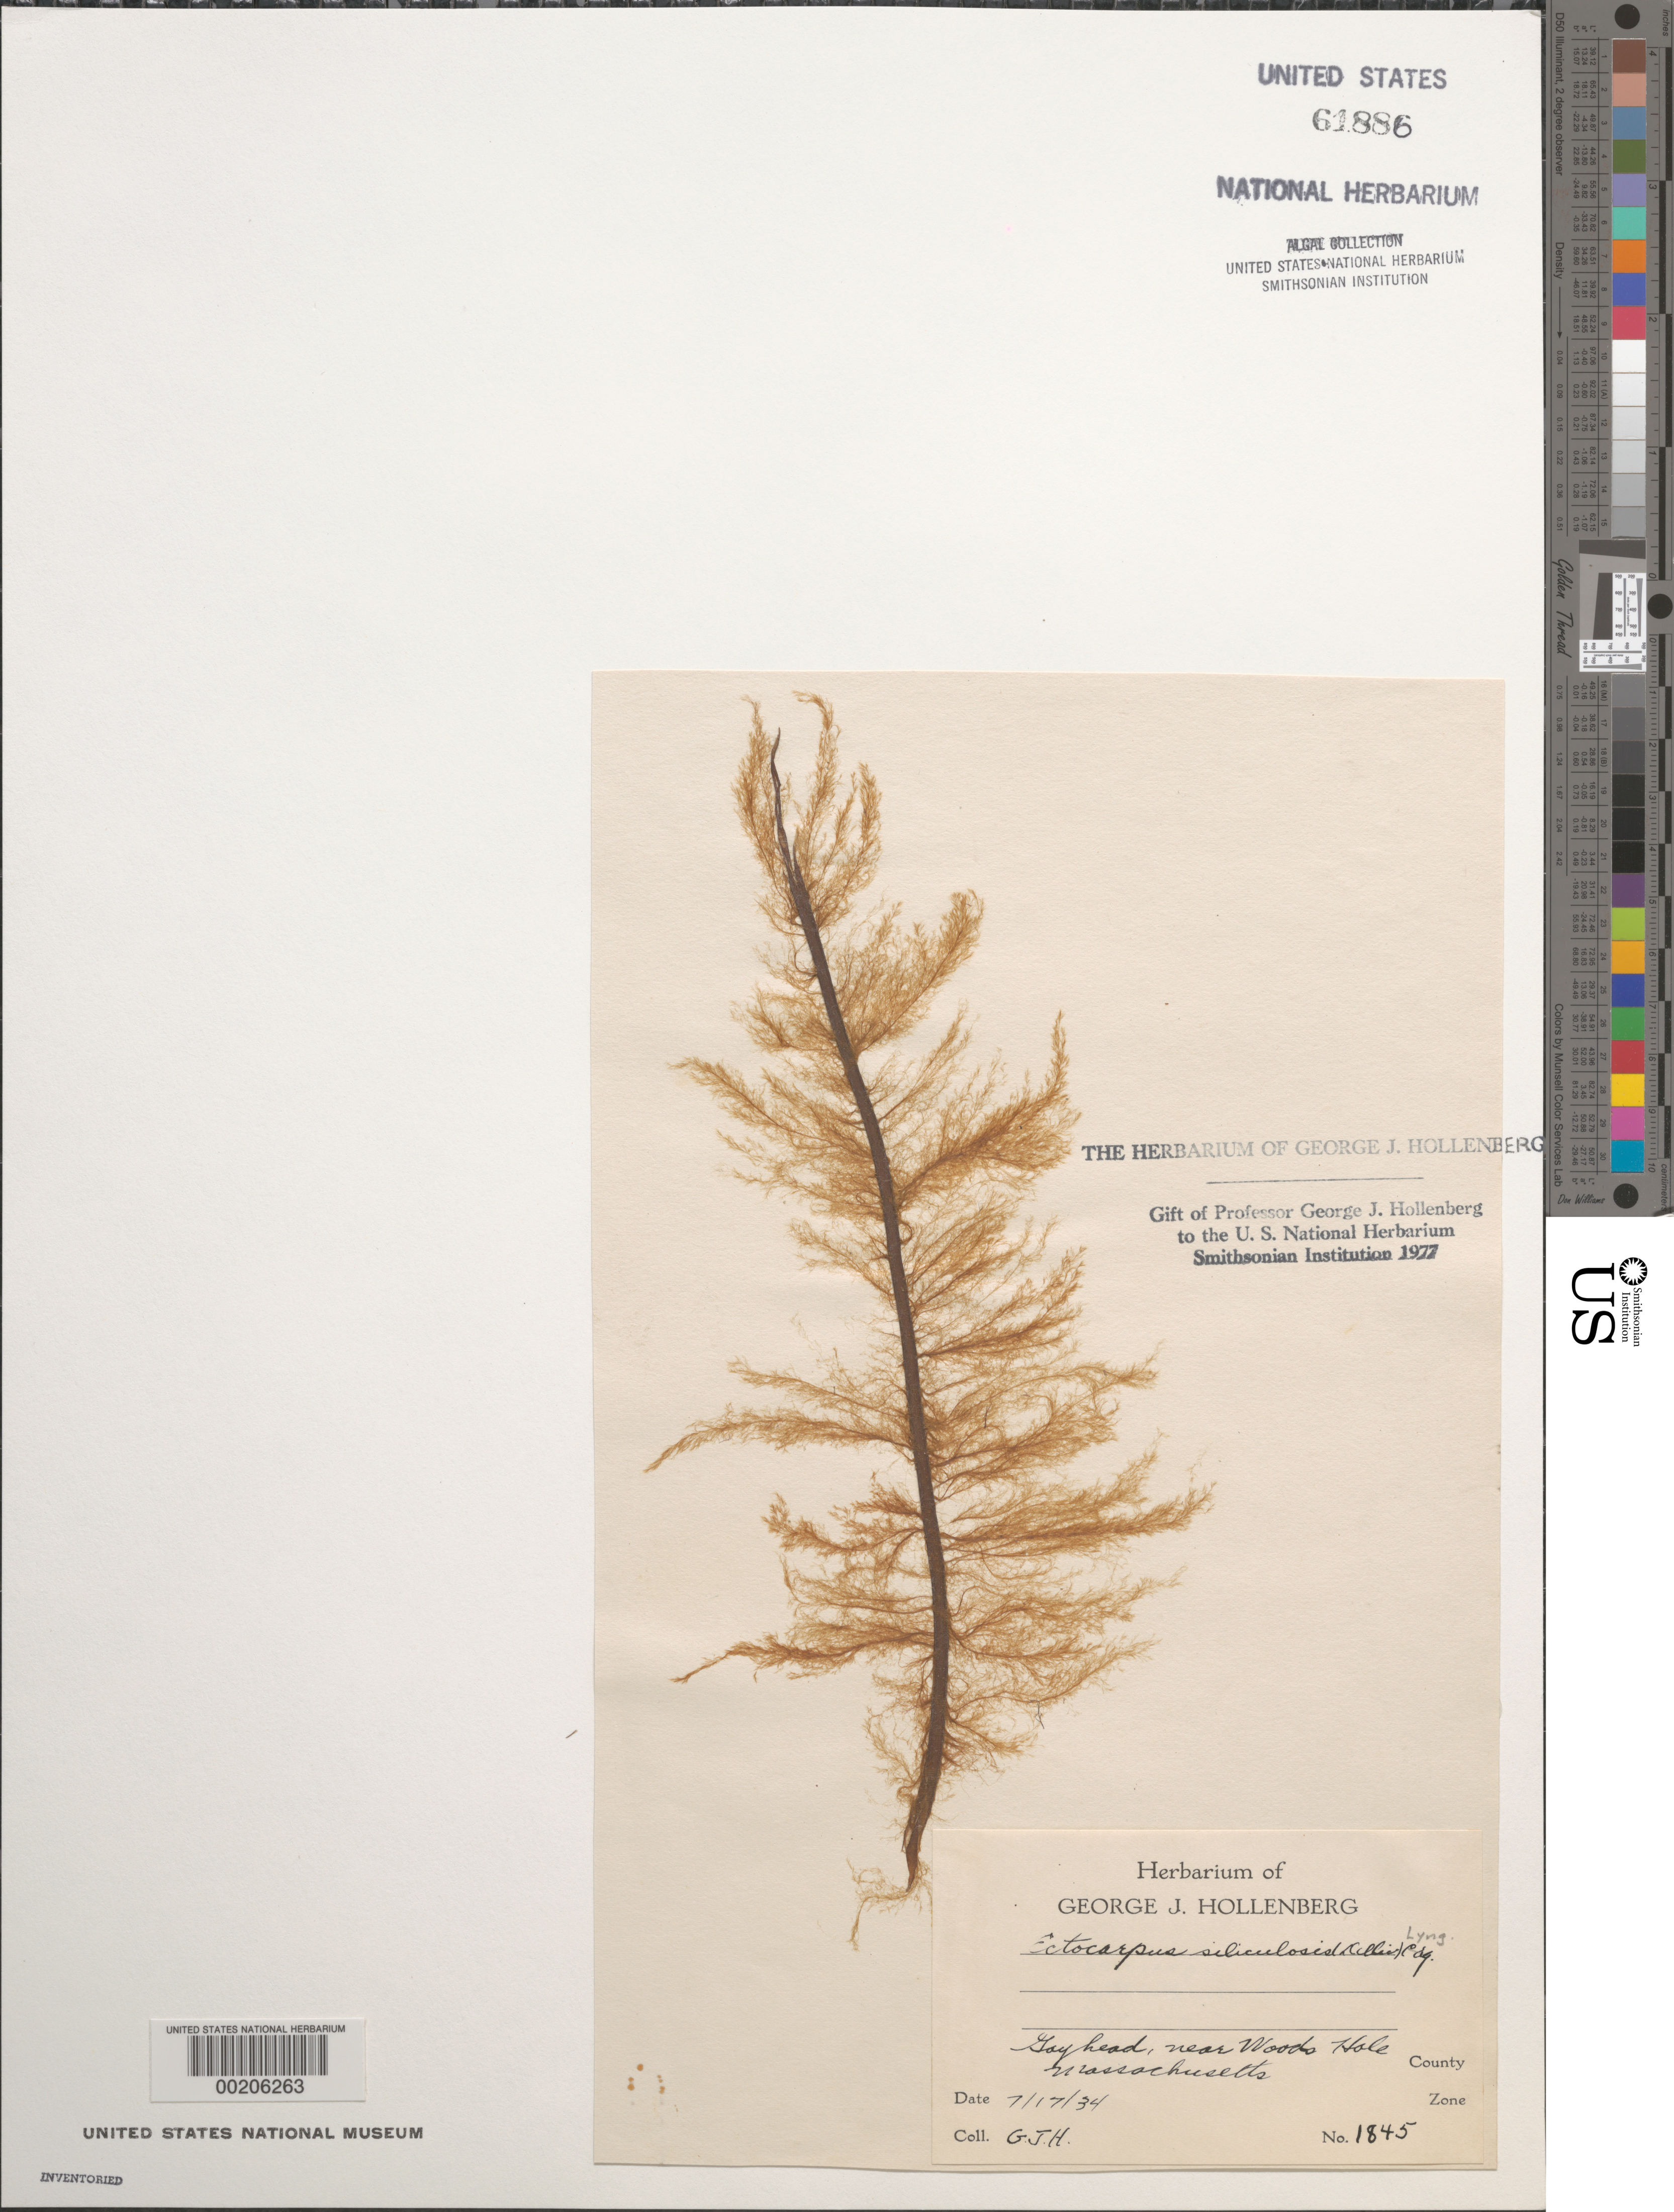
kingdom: Chromista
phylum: Ochrophyta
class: Phaeophyceae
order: Ectocarpales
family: Ectocarpaceae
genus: Ectocarpus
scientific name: Ectocarpus siliculosus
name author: (Dillwyn) Lyngbye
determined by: Hollenberg, George J.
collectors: G. Hollenberg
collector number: GJH 1845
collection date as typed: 17 Jul 1934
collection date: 1934-07-17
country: United States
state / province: Massachusetts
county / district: Dukes County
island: Martha's Vineyard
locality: Gay Head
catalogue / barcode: US 61886